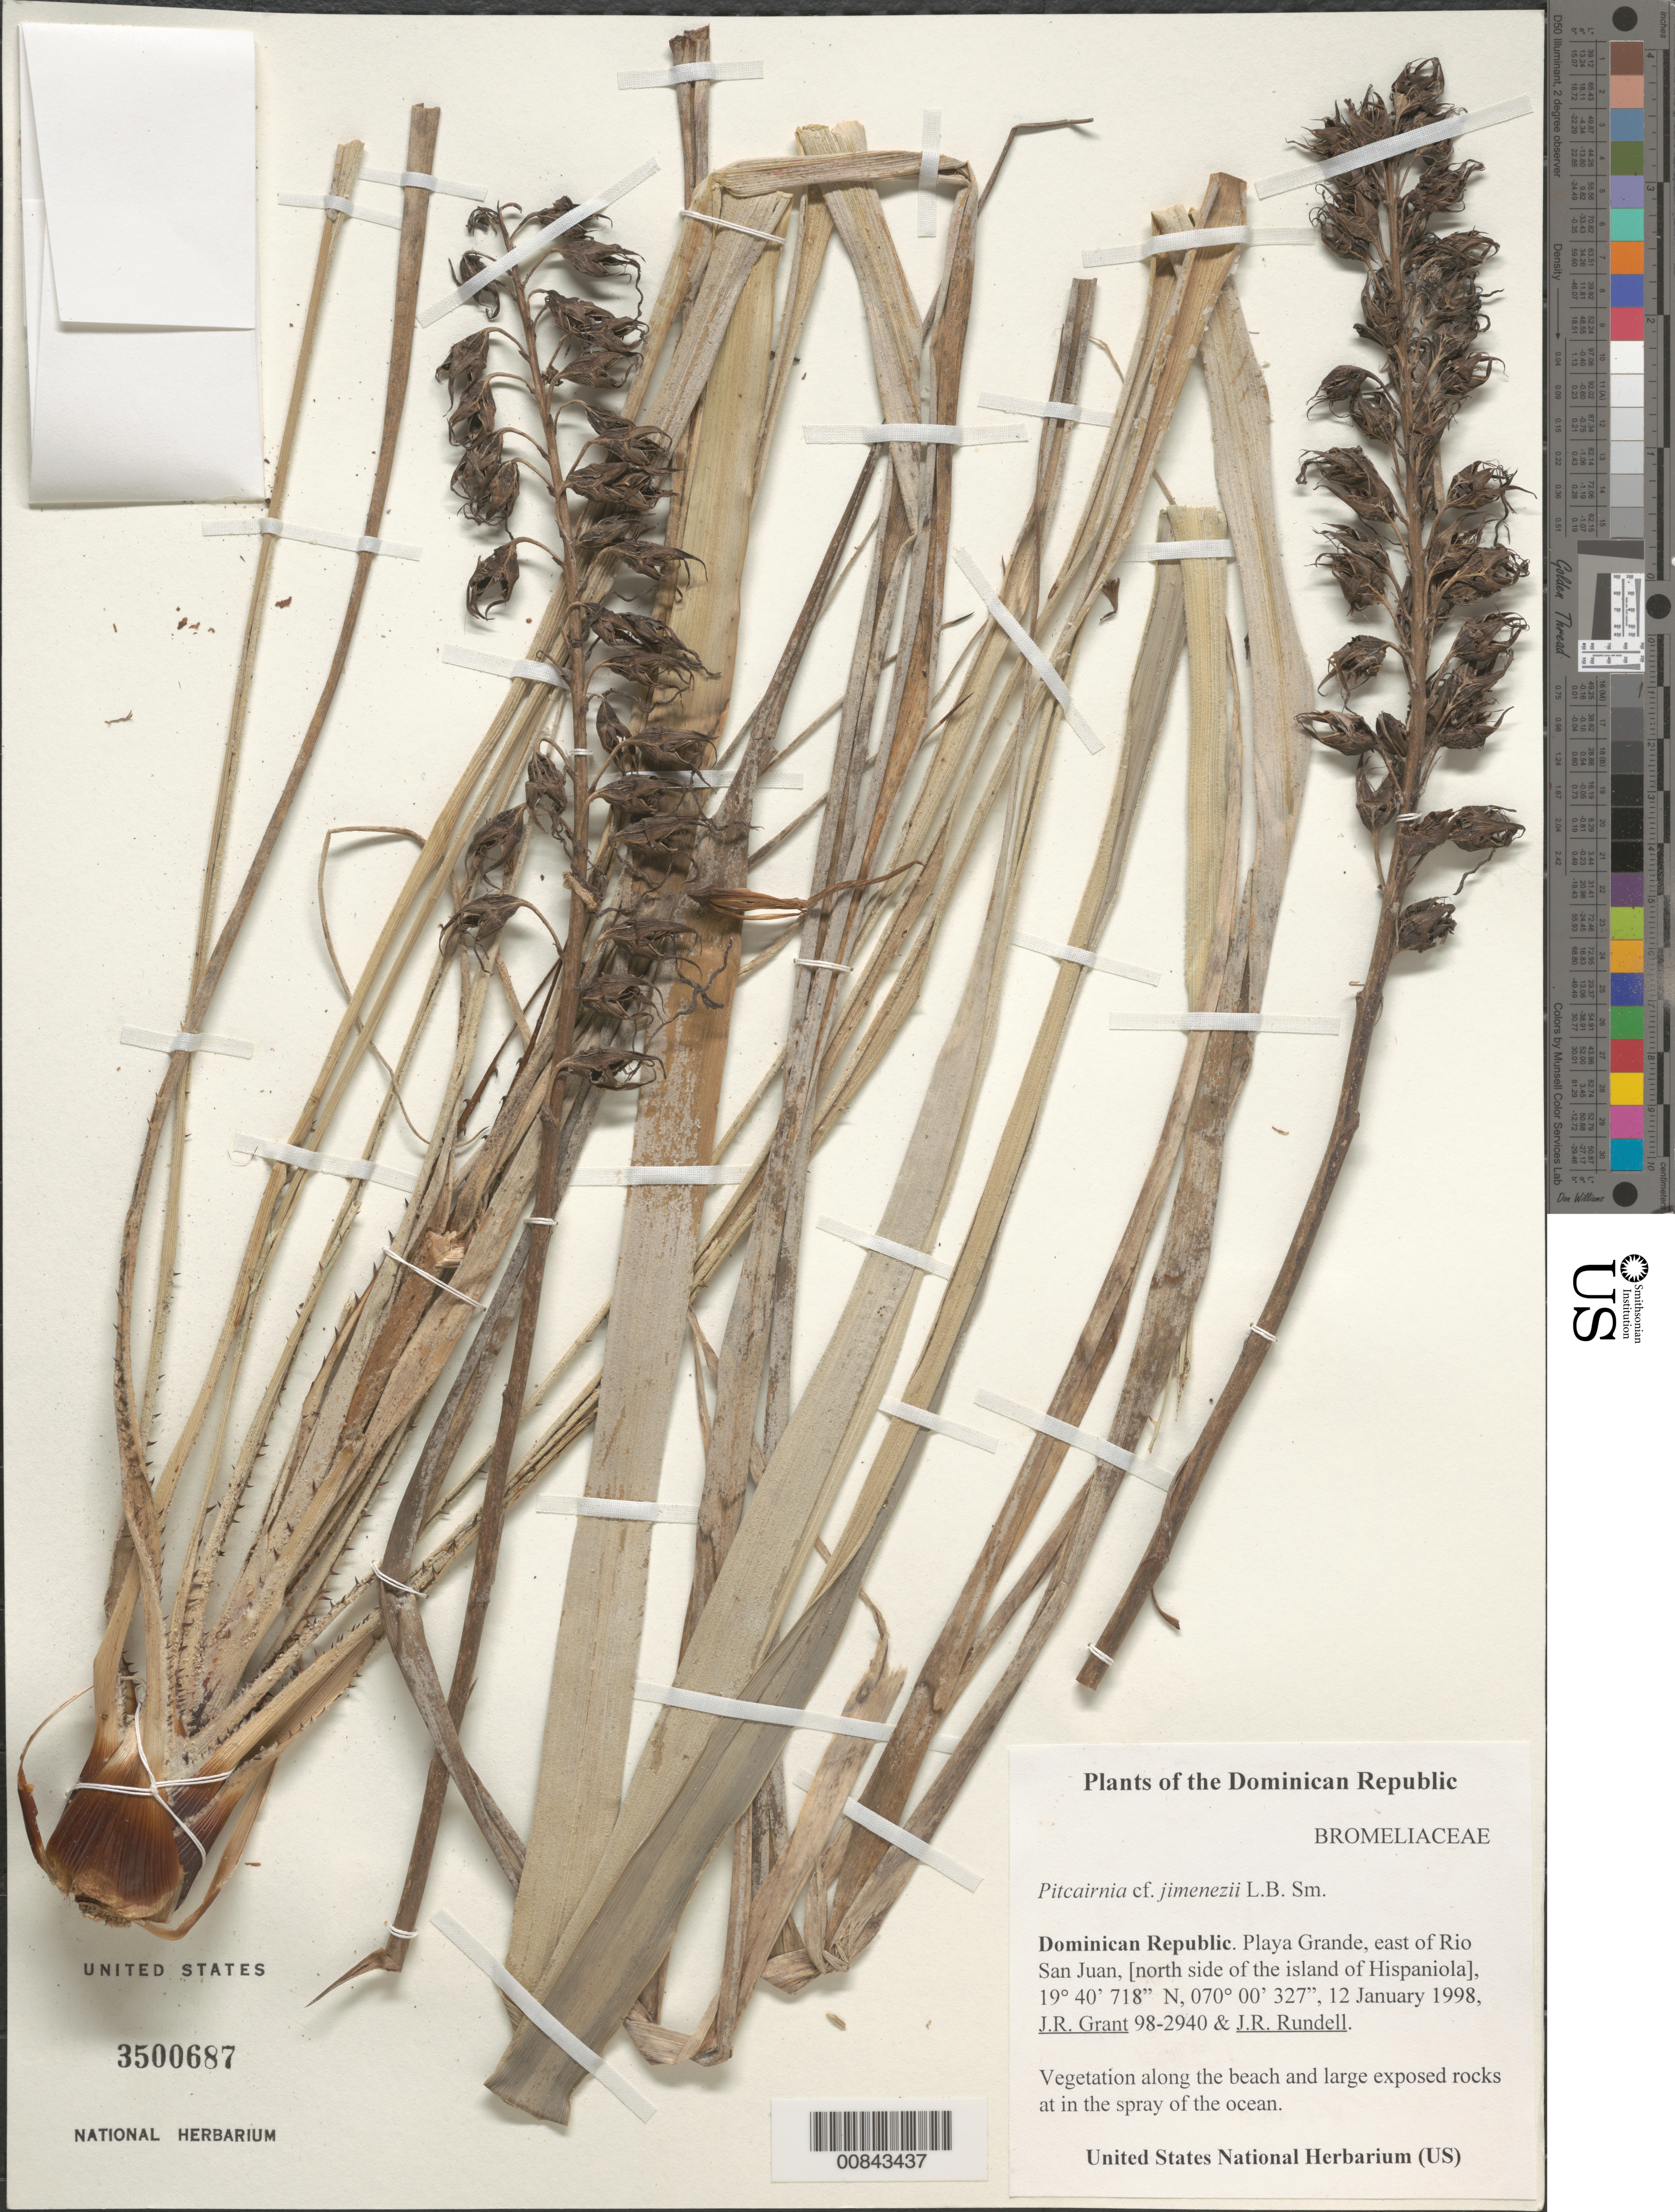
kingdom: Plantae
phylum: Tracheophyta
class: Liliopsida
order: Poales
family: Bromeliaceae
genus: Pitcairnia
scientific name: Pitcairnia jimenezii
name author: L.B. Sm.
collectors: J. R. Grant & J. R. Rundell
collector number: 982940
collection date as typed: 12 Jan 1998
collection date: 1998-01-12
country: Dominican Republic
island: Hispaniola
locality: Playa Grande, E of Rio San Juan [N side of the island of Hispaniola].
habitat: In vegetation along the beach and large exposed rocks in spray zone of the ocean.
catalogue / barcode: US 3500687